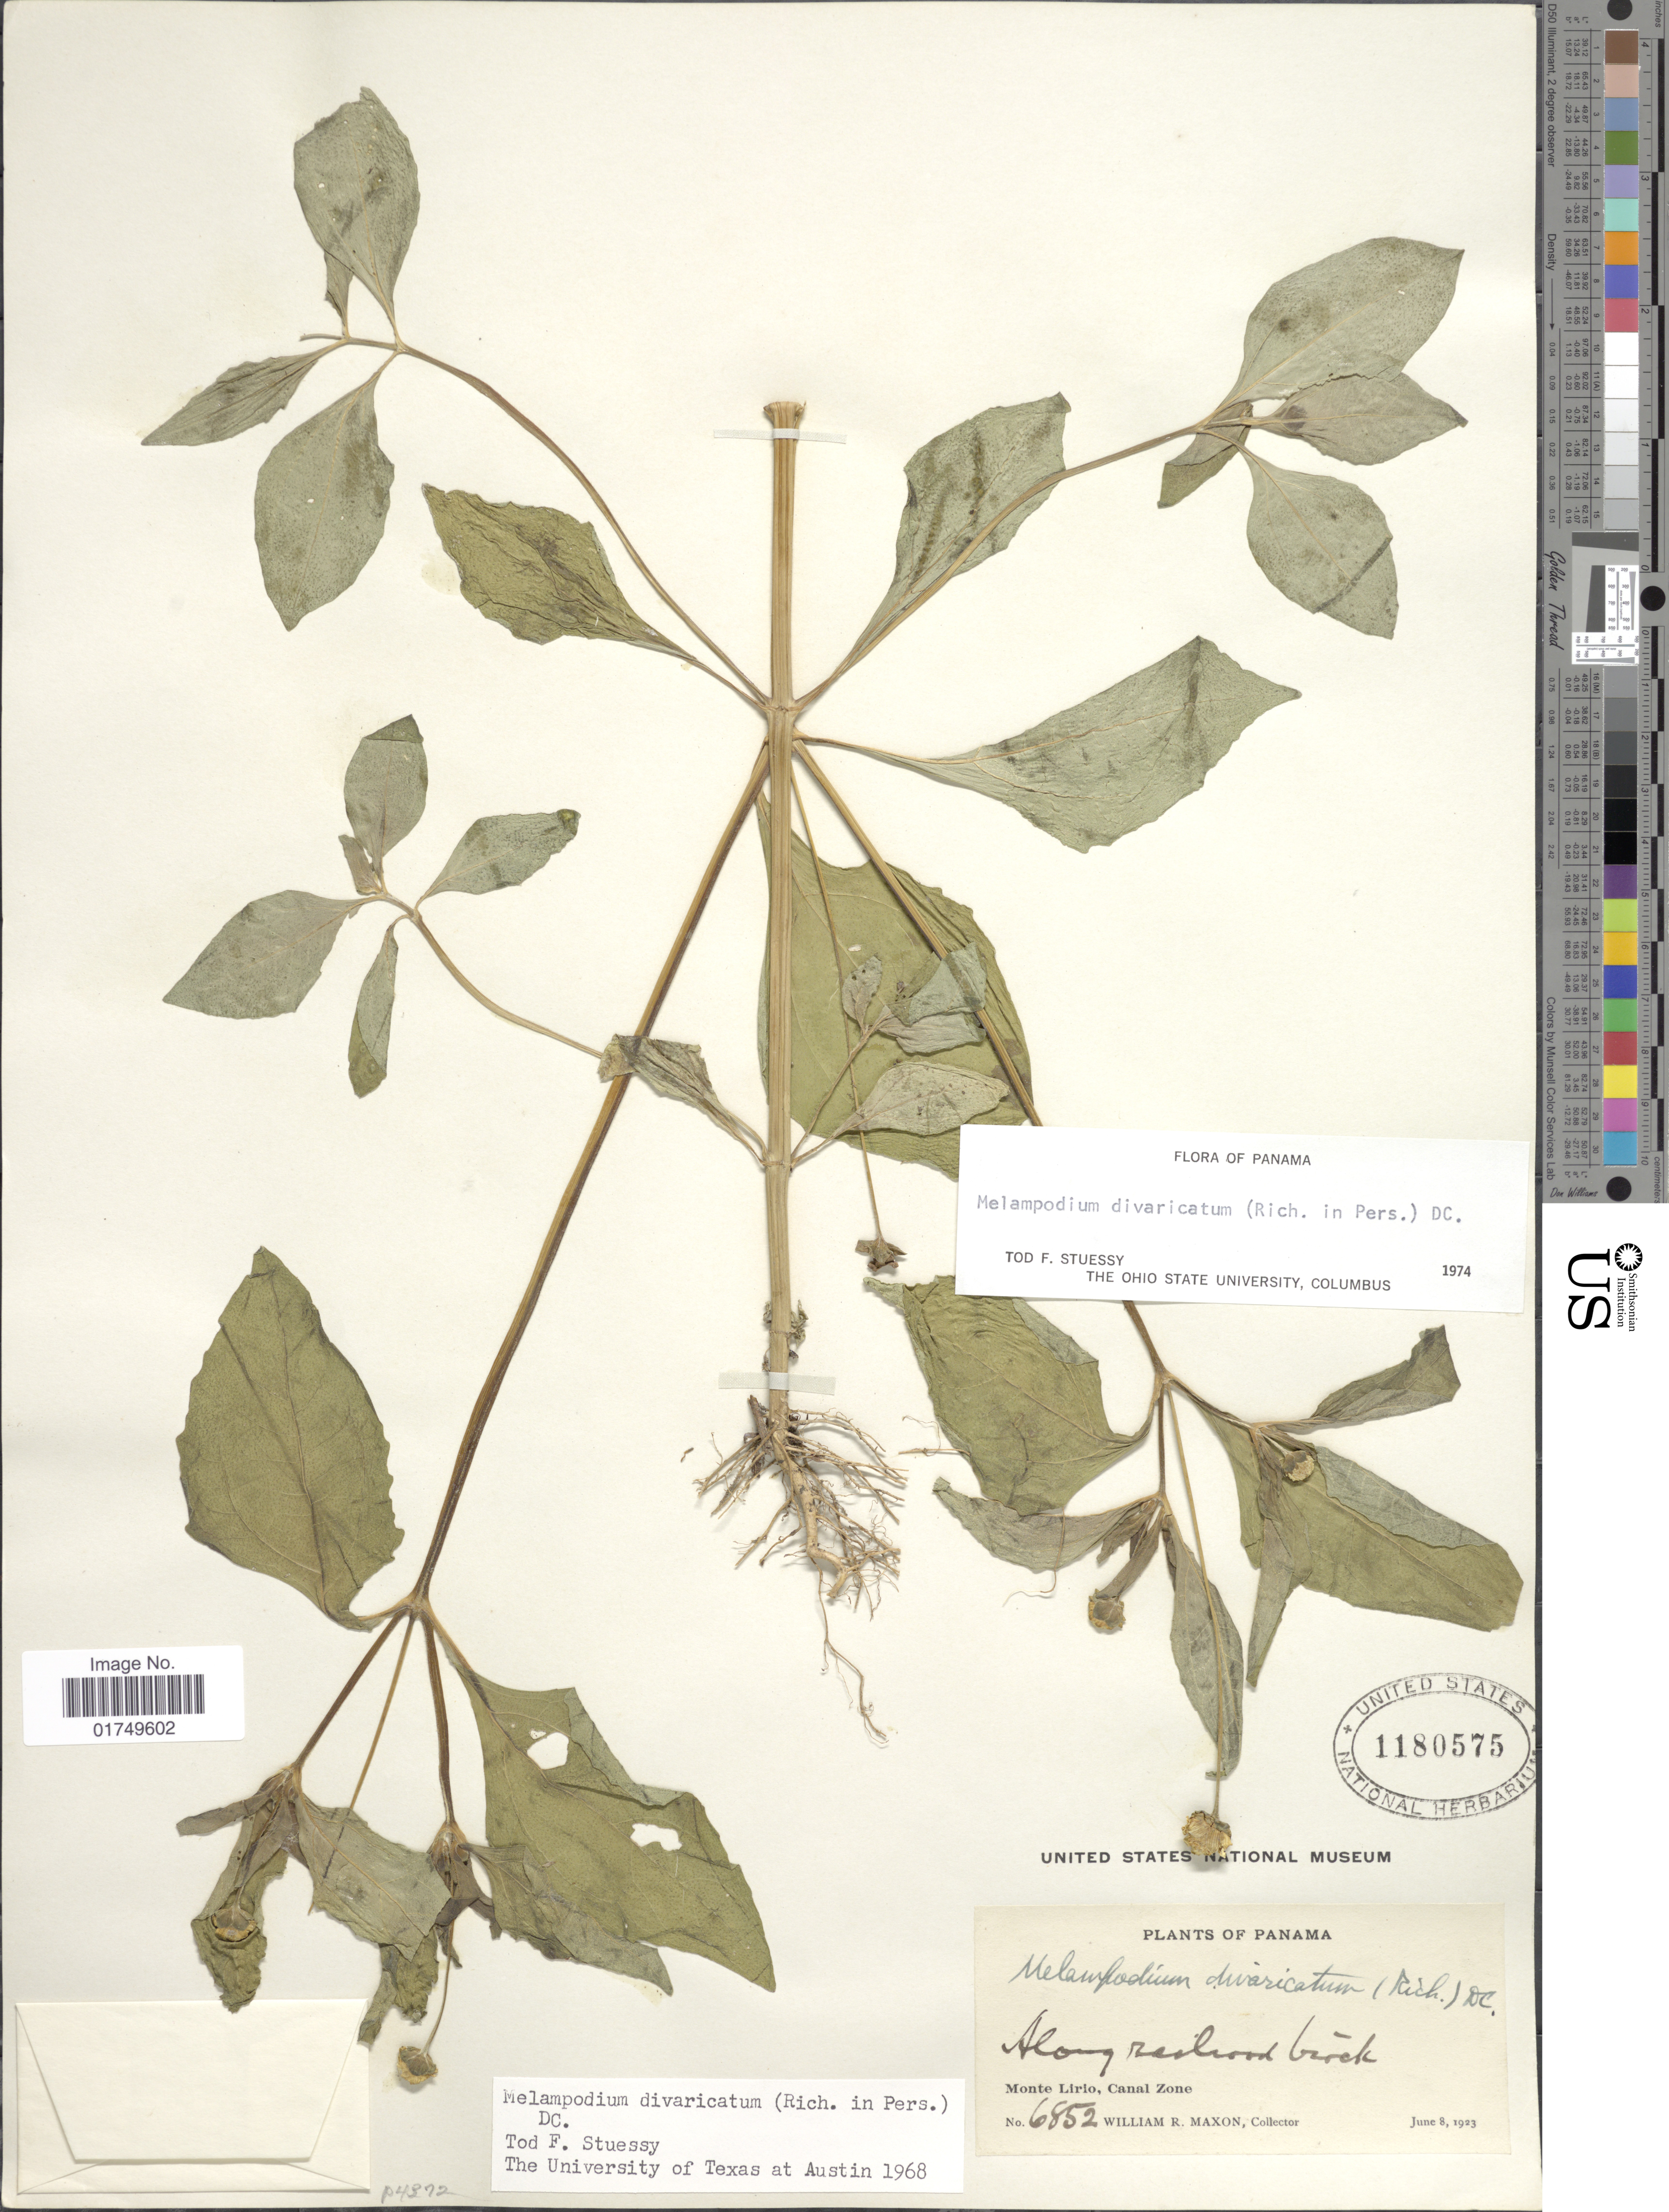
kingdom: Plantae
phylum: Tracheophyta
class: Magnoliopsida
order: Asterales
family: Asteraceae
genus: Melampodium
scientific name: Melampodium divaricatum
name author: (Rich.) DC.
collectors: W. R. Maxon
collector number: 6852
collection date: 1923-06-08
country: Panama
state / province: Colón / Panamá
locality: Along railroad, Monte Lirio, Canal Zone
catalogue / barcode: US 1180575